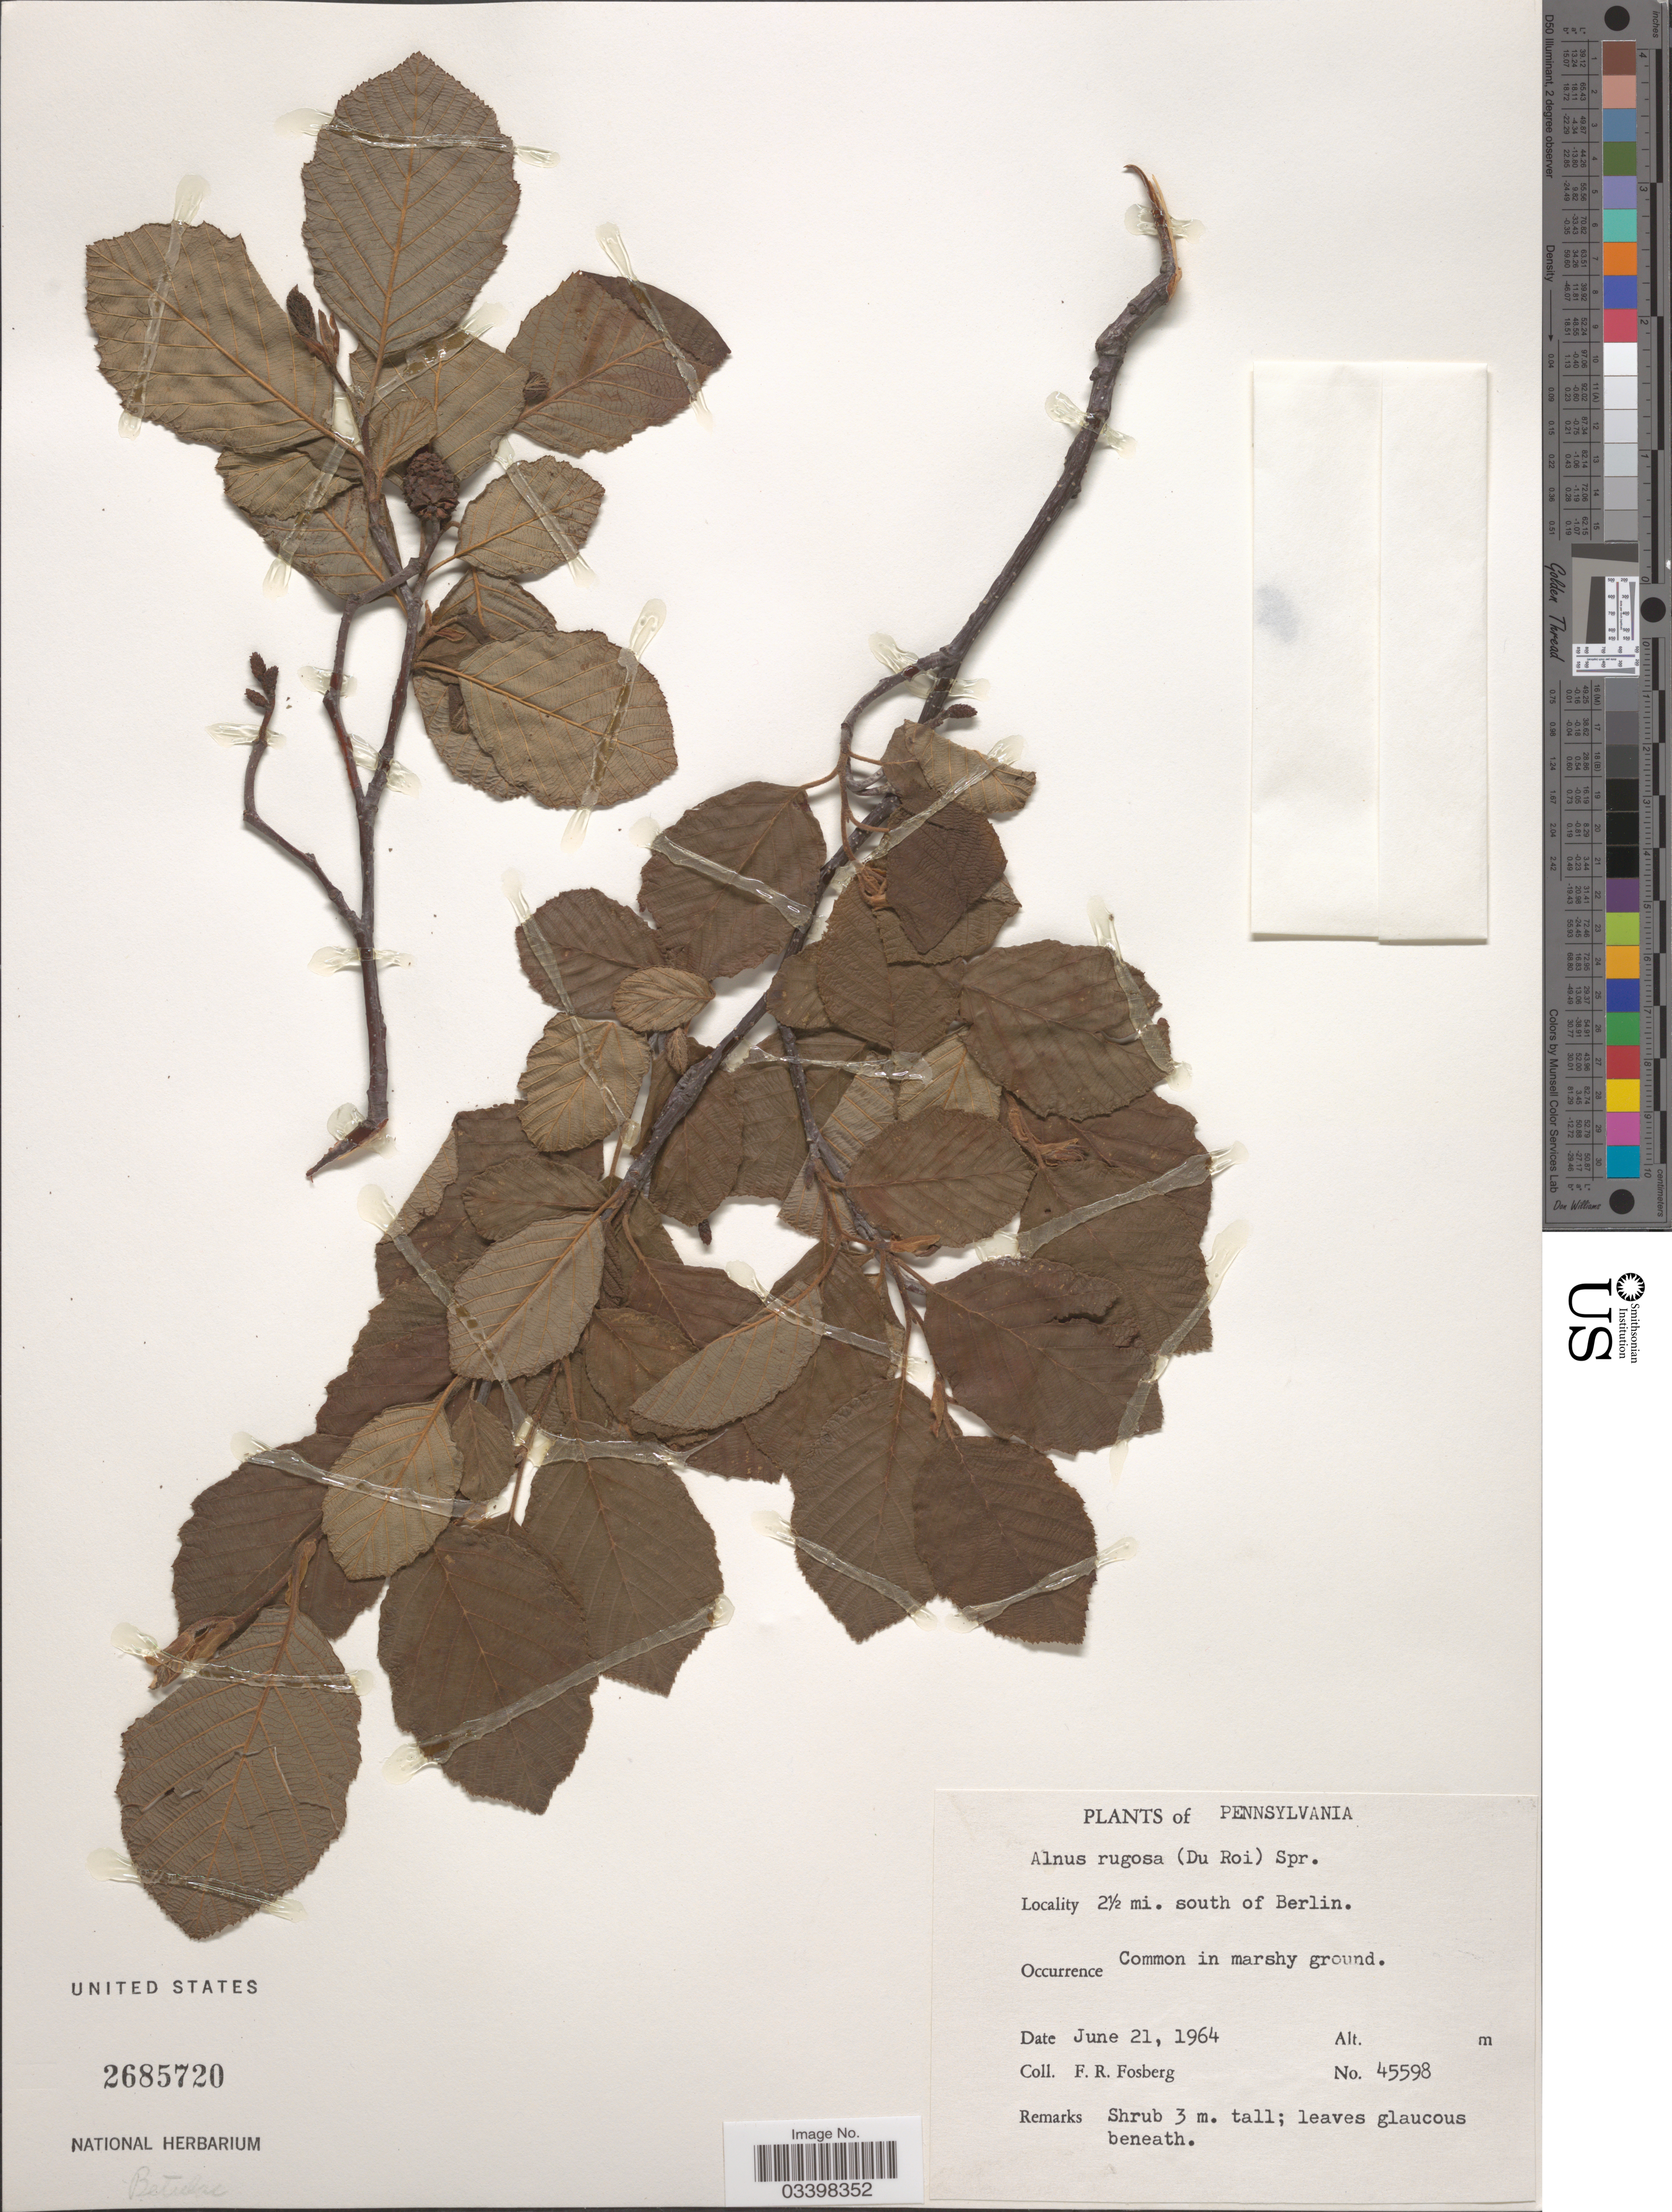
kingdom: Plantae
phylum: Tracheophyta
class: Magnoliopsida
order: Fagales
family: Betulaceae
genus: Alnus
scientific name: Alnus serrulata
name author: (Aiton) Willd.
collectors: F. R. Fosberg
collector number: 45598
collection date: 1964-06-21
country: United States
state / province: Pennsylvania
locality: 2½ mi. south of Berlin.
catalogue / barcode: US 2685720